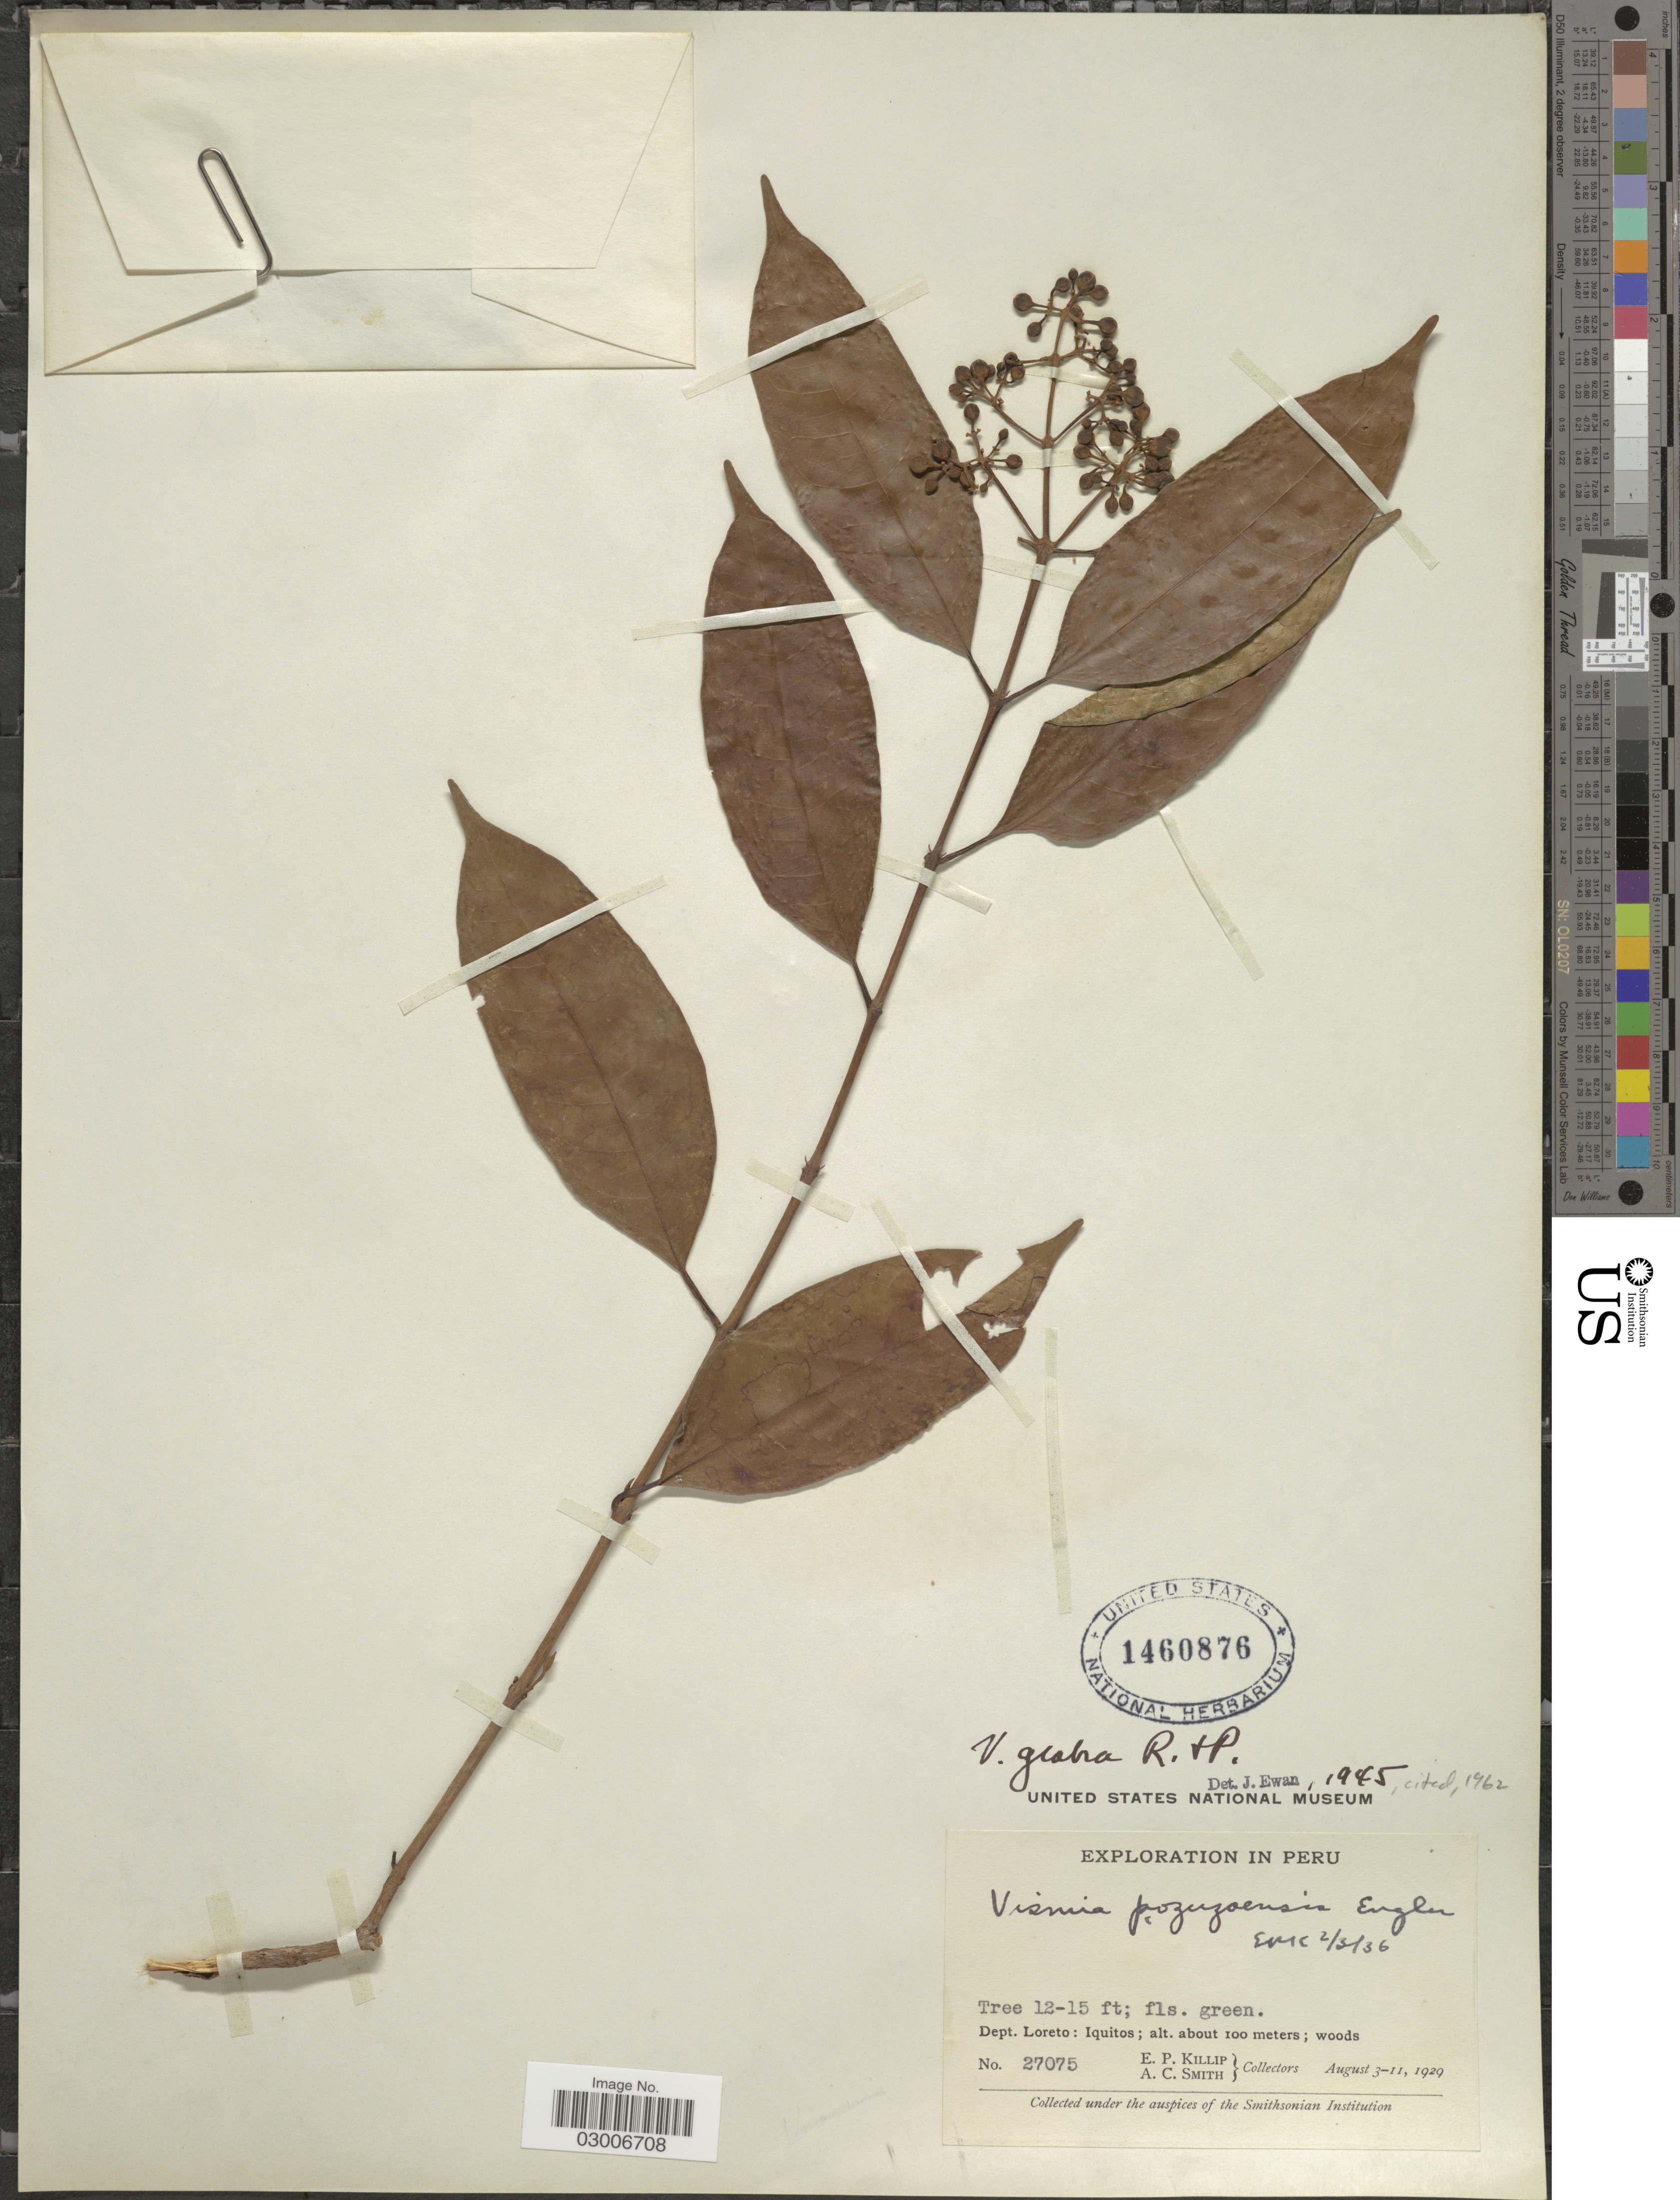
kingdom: Plantae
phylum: Tracheophyta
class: Magnoliopsida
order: Malpighiales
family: Hypericaceae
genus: Vismia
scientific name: Vismia glabra subsp. glabra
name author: Ruiz & Pav.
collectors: E. P. Killip & A. C. Smith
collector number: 27075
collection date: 1929-08-03/1929-08-11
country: Peru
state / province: Loreto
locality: Dept. Loreto: Iquitos.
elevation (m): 100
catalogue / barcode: US 1460876